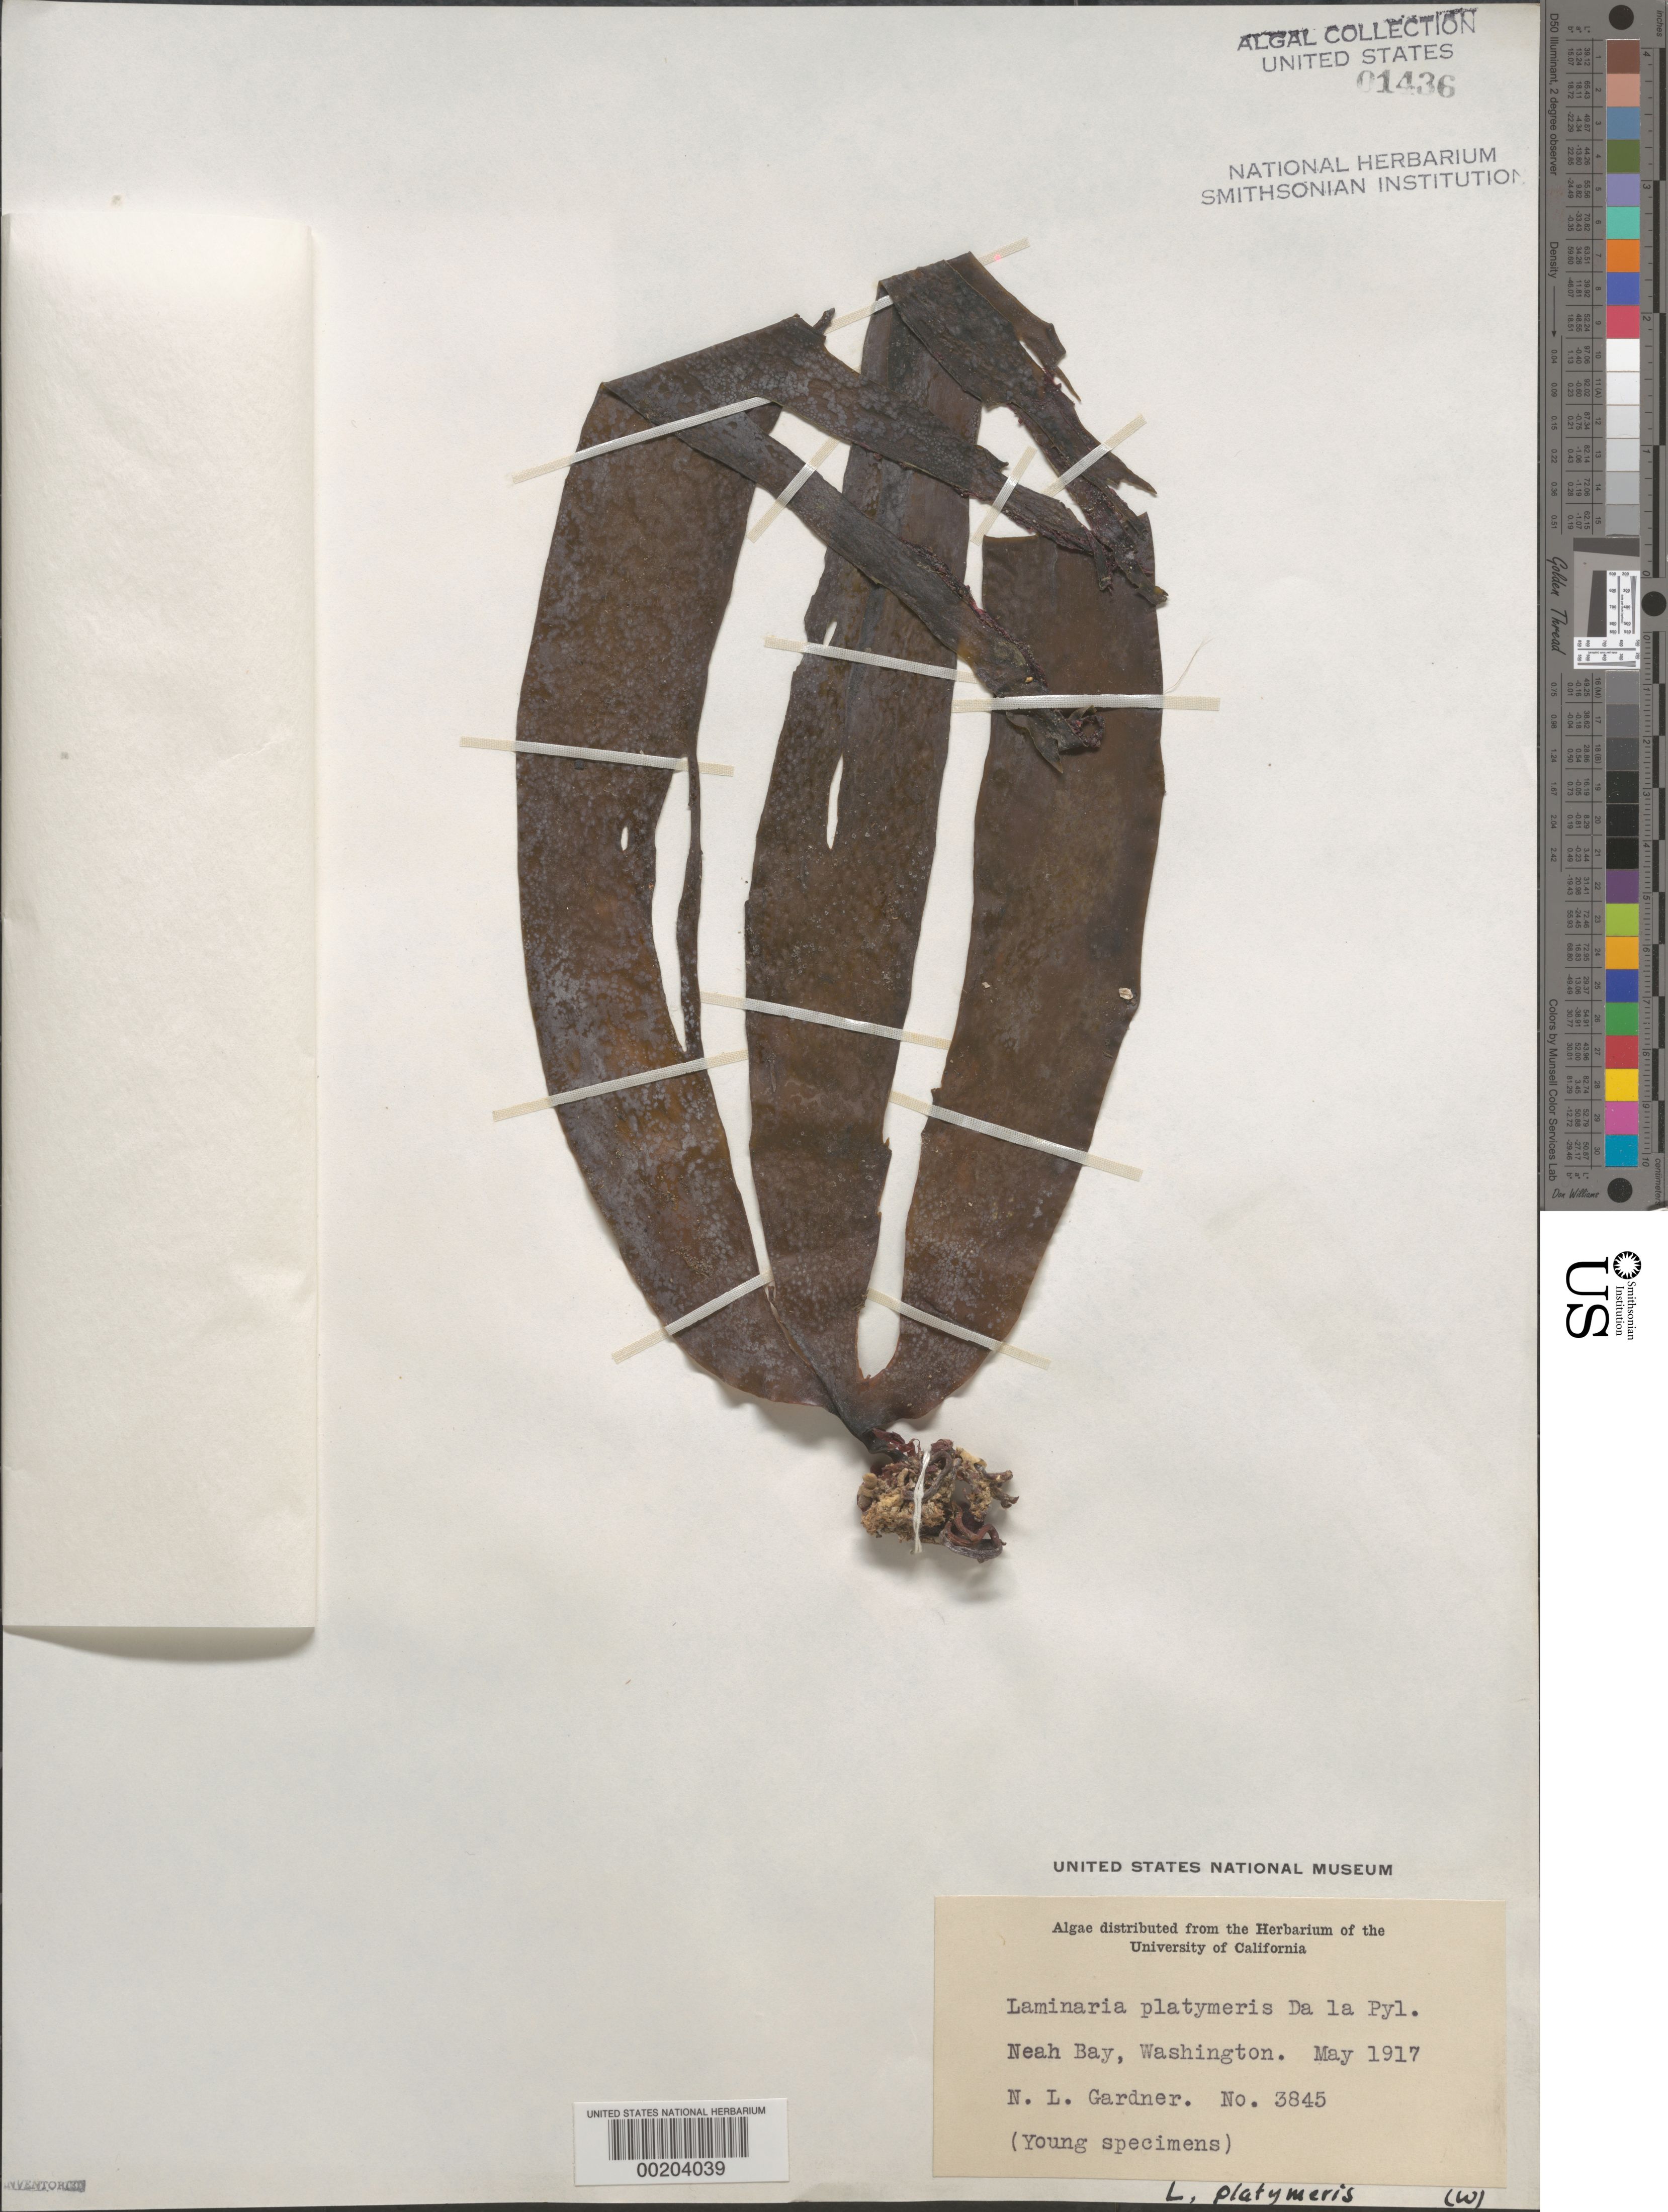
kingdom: Chromista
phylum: Ochrophyta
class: Phaeophyceae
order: Laminariales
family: Laminariaceae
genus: Laminaria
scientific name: Laminaria platymeris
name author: Bach. Pyl.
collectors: N. Gardner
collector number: NLG 3845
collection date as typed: May 1917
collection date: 1917-05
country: United States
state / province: Washington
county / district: Clallam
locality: Neah Bay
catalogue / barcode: US 1436